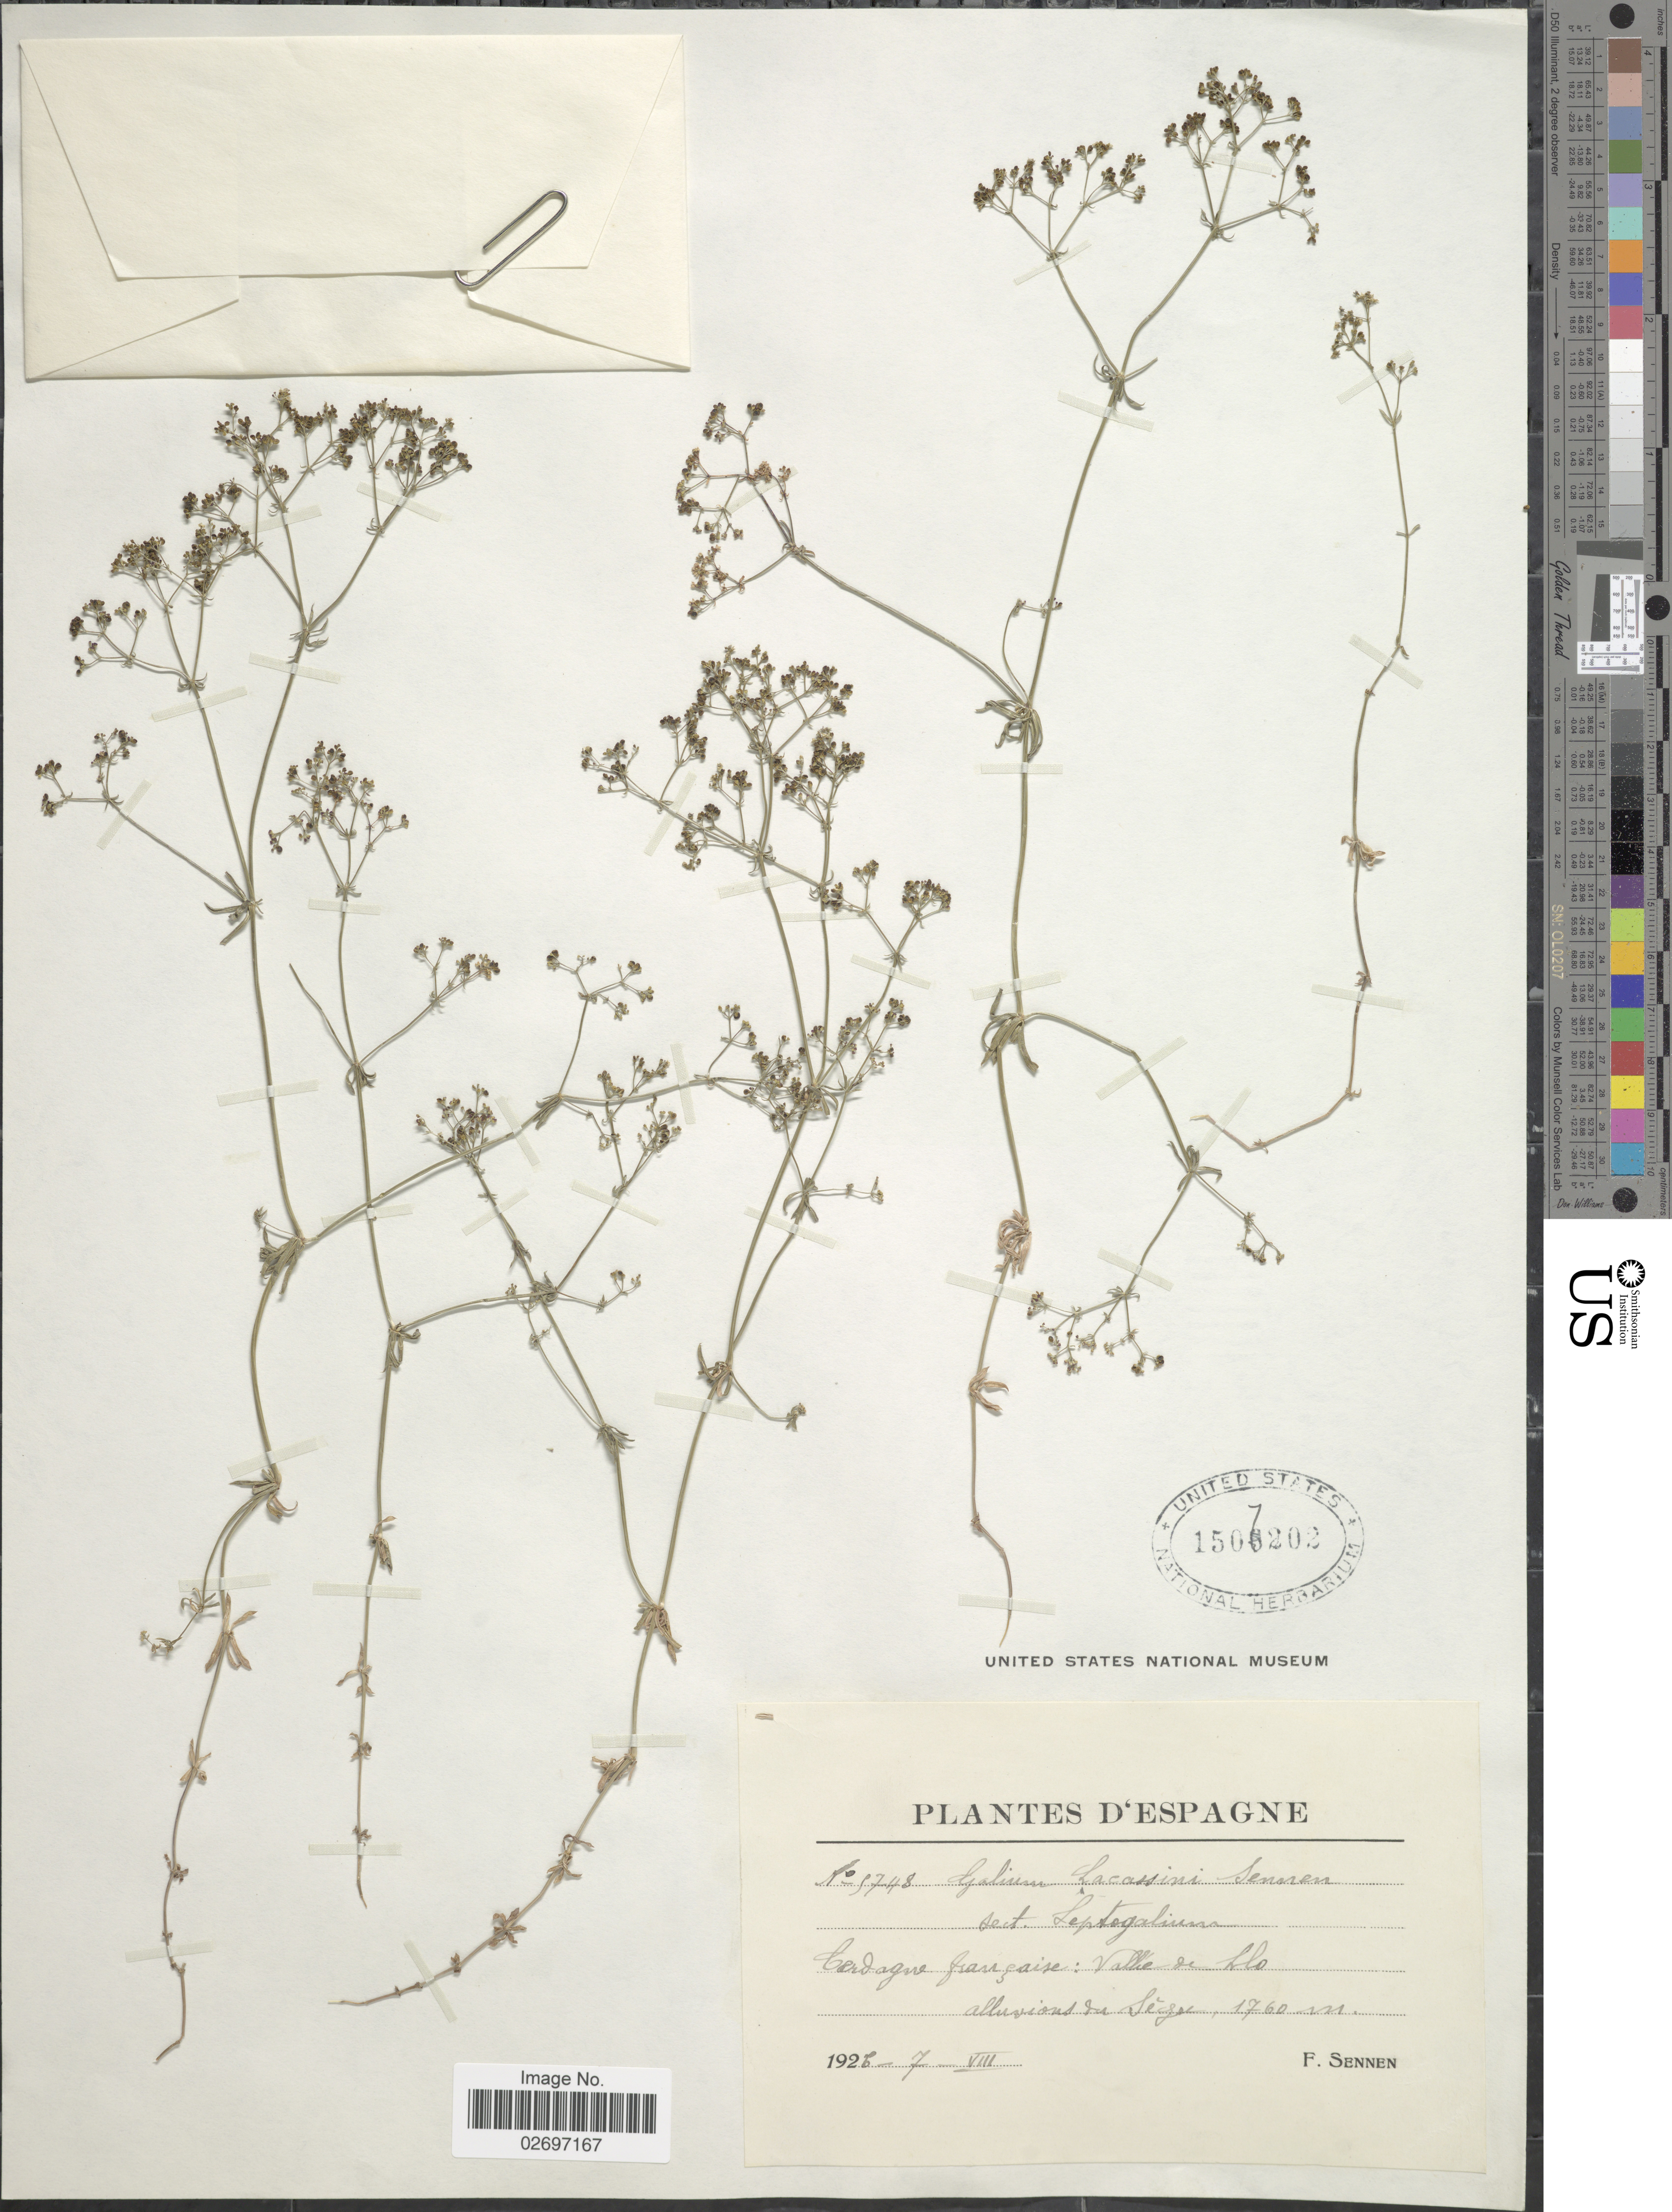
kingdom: Plantae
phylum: Tracheophyta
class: Magnoliopsida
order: Gentianales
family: Rubiaceae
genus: Galium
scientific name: Galium lacassini Sennen sp. nov. ined.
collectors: E. Sennen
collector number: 5748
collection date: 1926-08-07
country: Spain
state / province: Islas Baleares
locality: D'Espagne, Cerdagne francaise: Valle de Ilo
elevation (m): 1760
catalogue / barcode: US 1507202